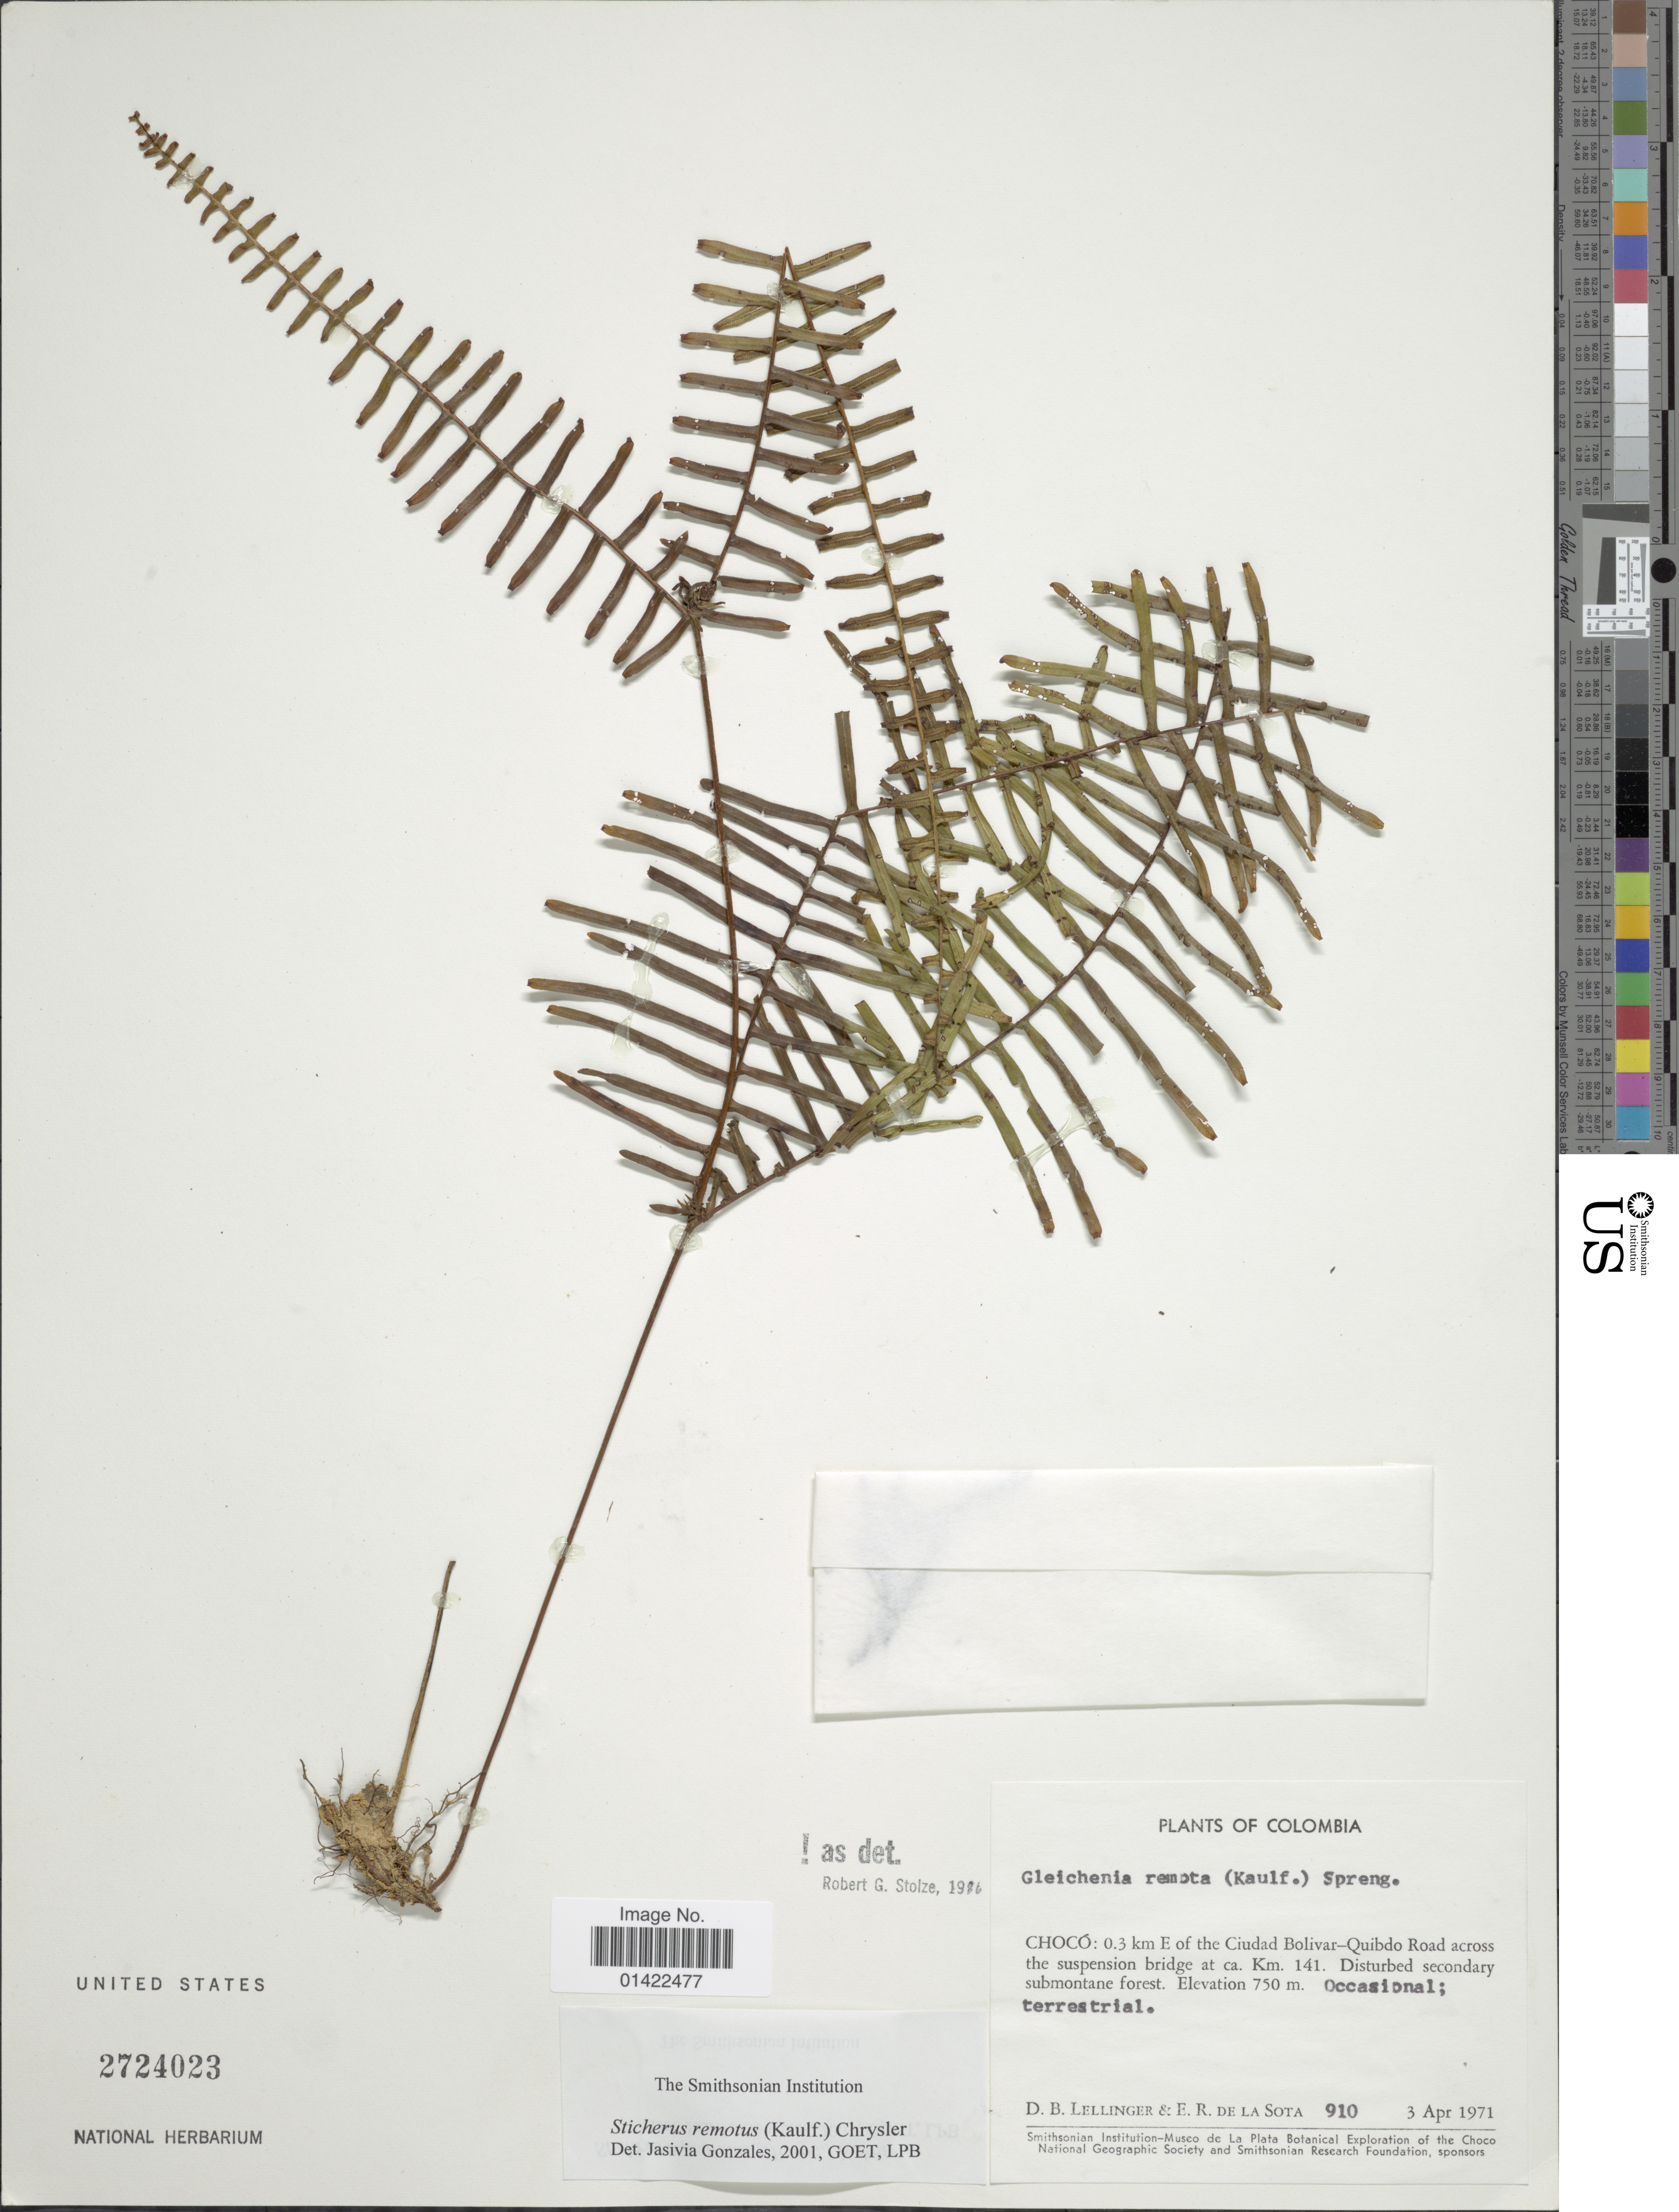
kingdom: Plantae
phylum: Tracheophyta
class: Polypodiopsida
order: Gleicheniales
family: Gleicheniaceae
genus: Sticherus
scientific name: Sticherus remotus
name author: (Kaulf.) Chrysler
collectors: D. B. Lellinger & E. R. de la Sota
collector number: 910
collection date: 1971-04-03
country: Colombia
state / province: Chocó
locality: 0.3 km E of the Ciudad Bolivar-Quibdo Road acoss the suspension bridge at ca. Km. 141.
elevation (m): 750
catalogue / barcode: US 2724023